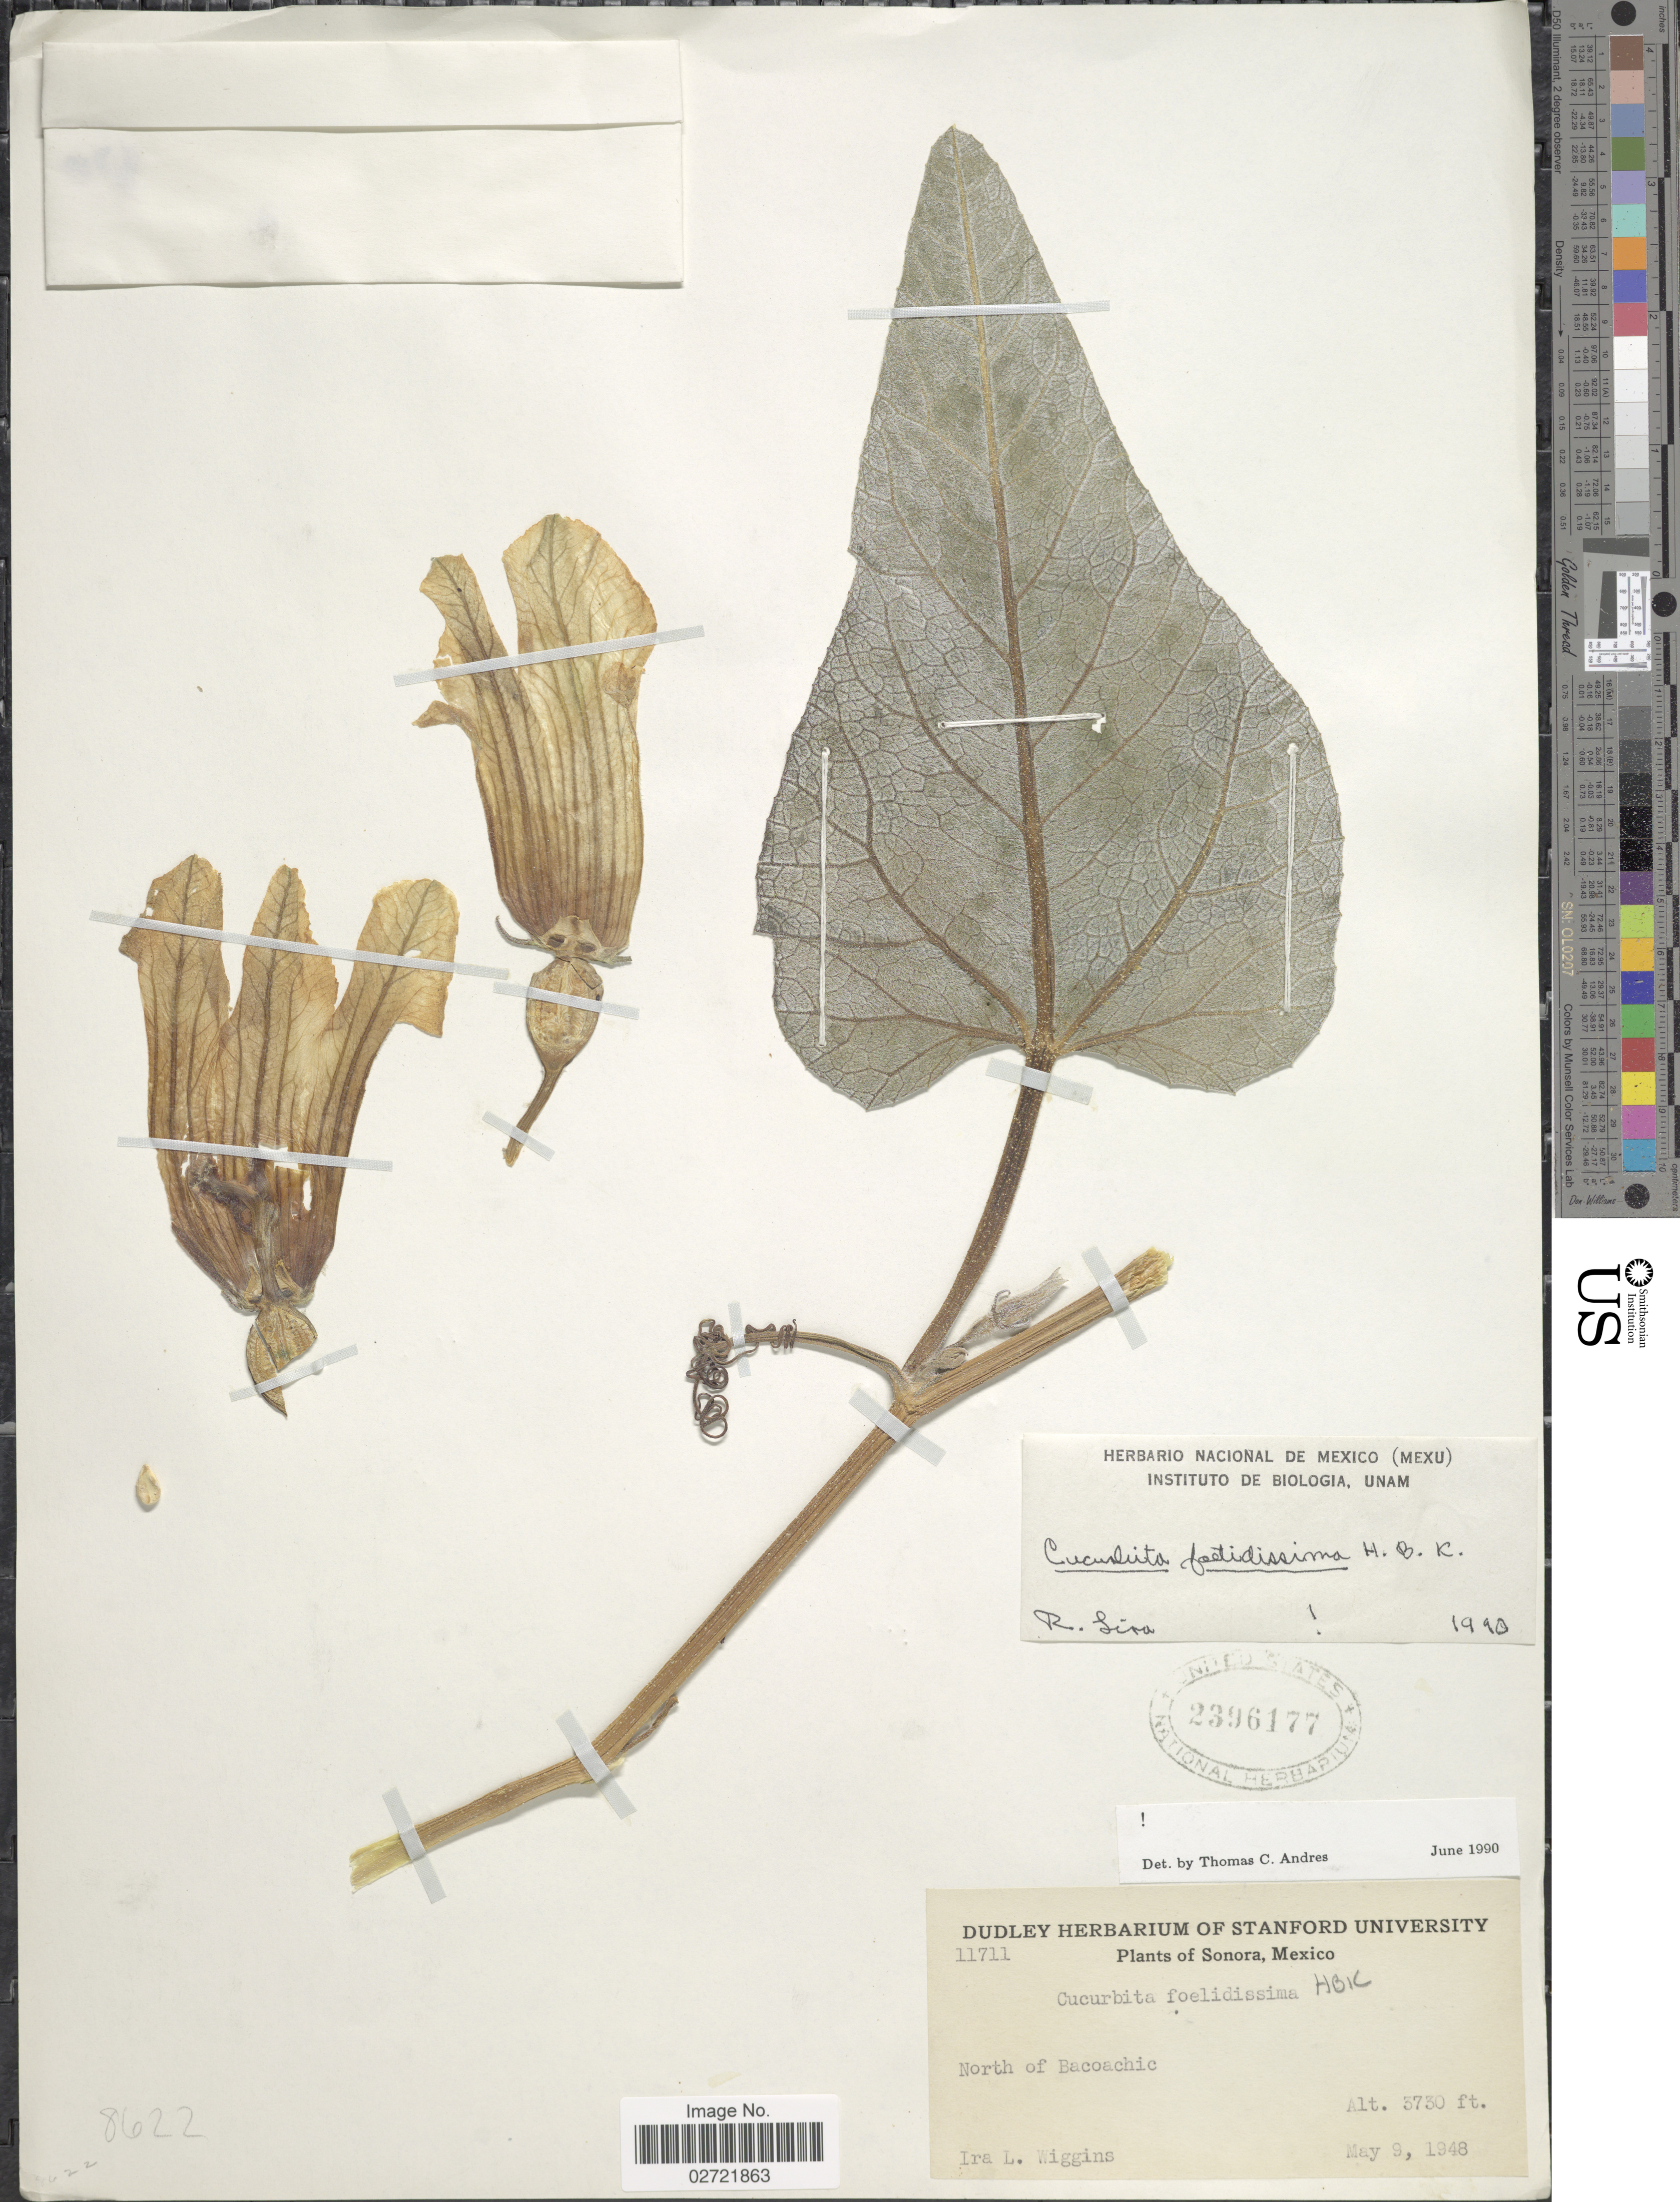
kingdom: Plantae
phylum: Tracheophyta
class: Magnoliopsida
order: Cucurbitales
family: Cucurbitaceae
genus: Cucurbita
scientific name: Cucurbita foetidissima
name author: Kunth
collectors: I. L. Wiggins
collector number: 11711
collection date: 1948-05-09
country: Mexico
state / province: Sonora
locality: North of Bacoachic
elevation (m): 1137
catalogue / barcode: US 2396177